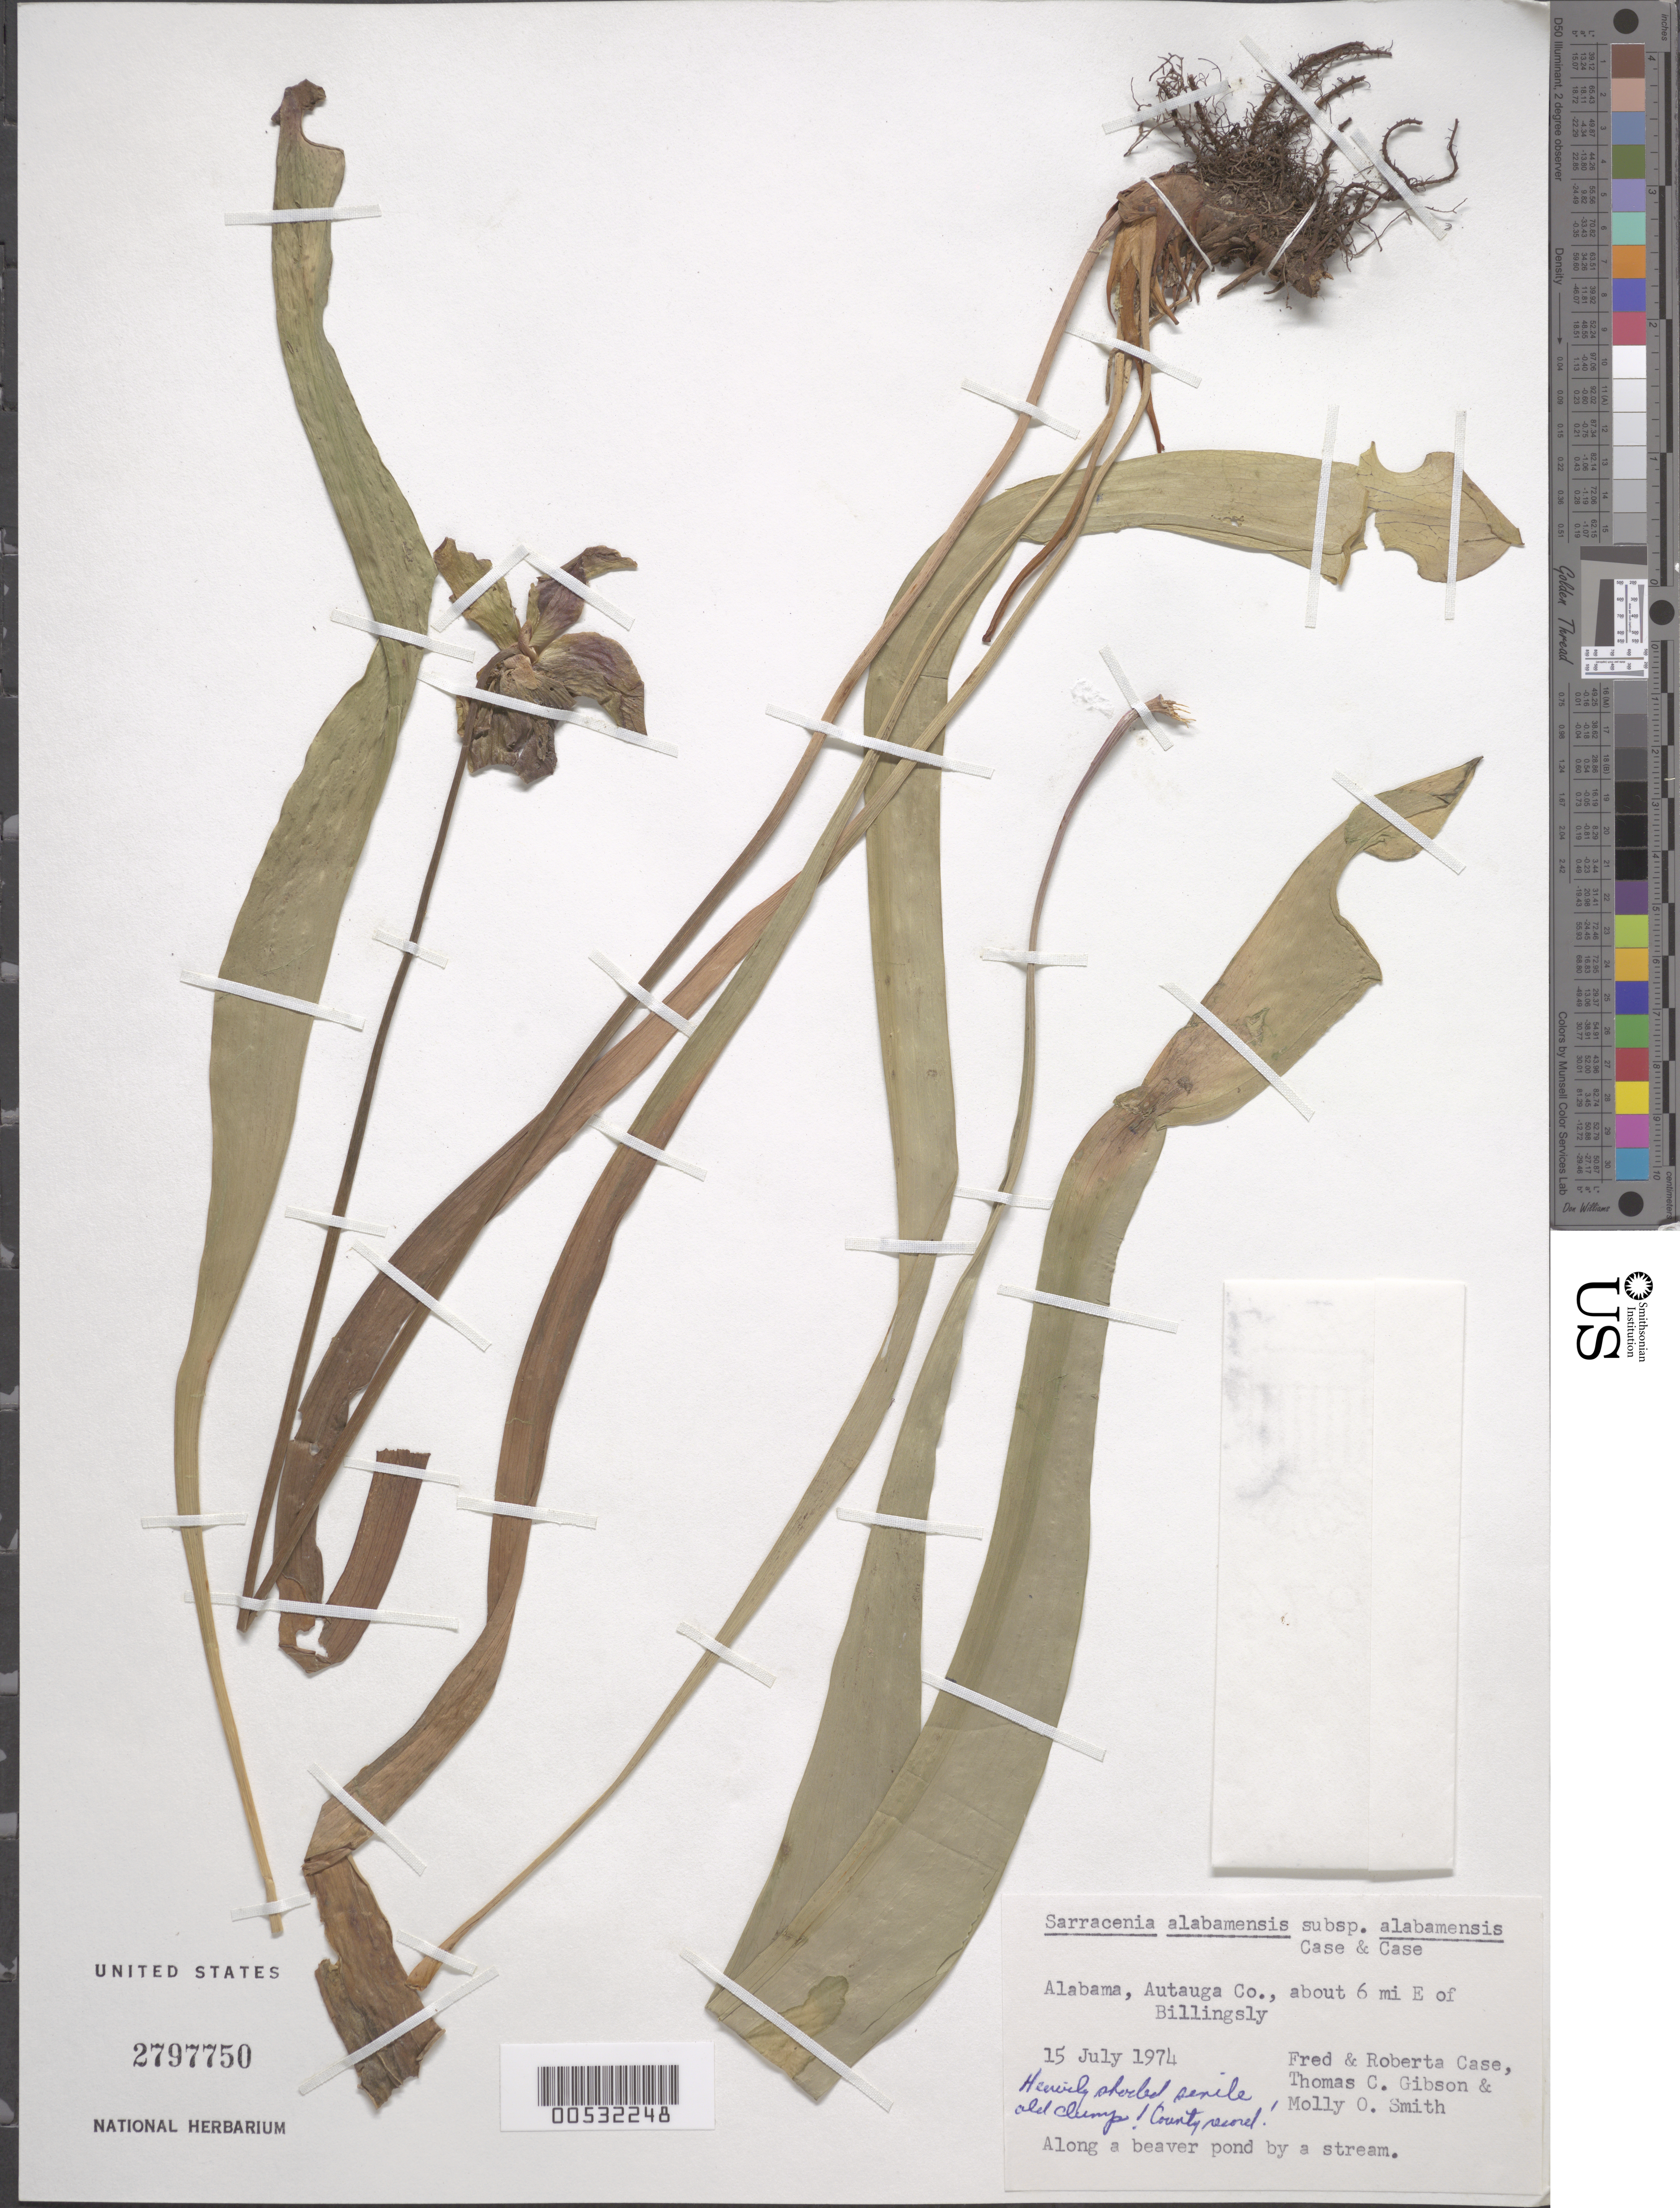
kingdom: Plantae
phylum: Tracheophyta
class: Magnoliopsida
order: Ericales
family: Sarraceniaceae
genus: Sarracenia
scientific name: Sarracenia alabamensis subsp. alabamensis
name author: Case & R.B. Case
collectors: F. Case, R. Case, T. C. Gibson & M. Smith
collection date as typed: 15 Jul 1974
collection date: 1974-07-15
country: United States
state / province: Alabama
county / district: Autauga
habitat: Along a beaver pond by a stream.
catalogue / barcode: US 2797750